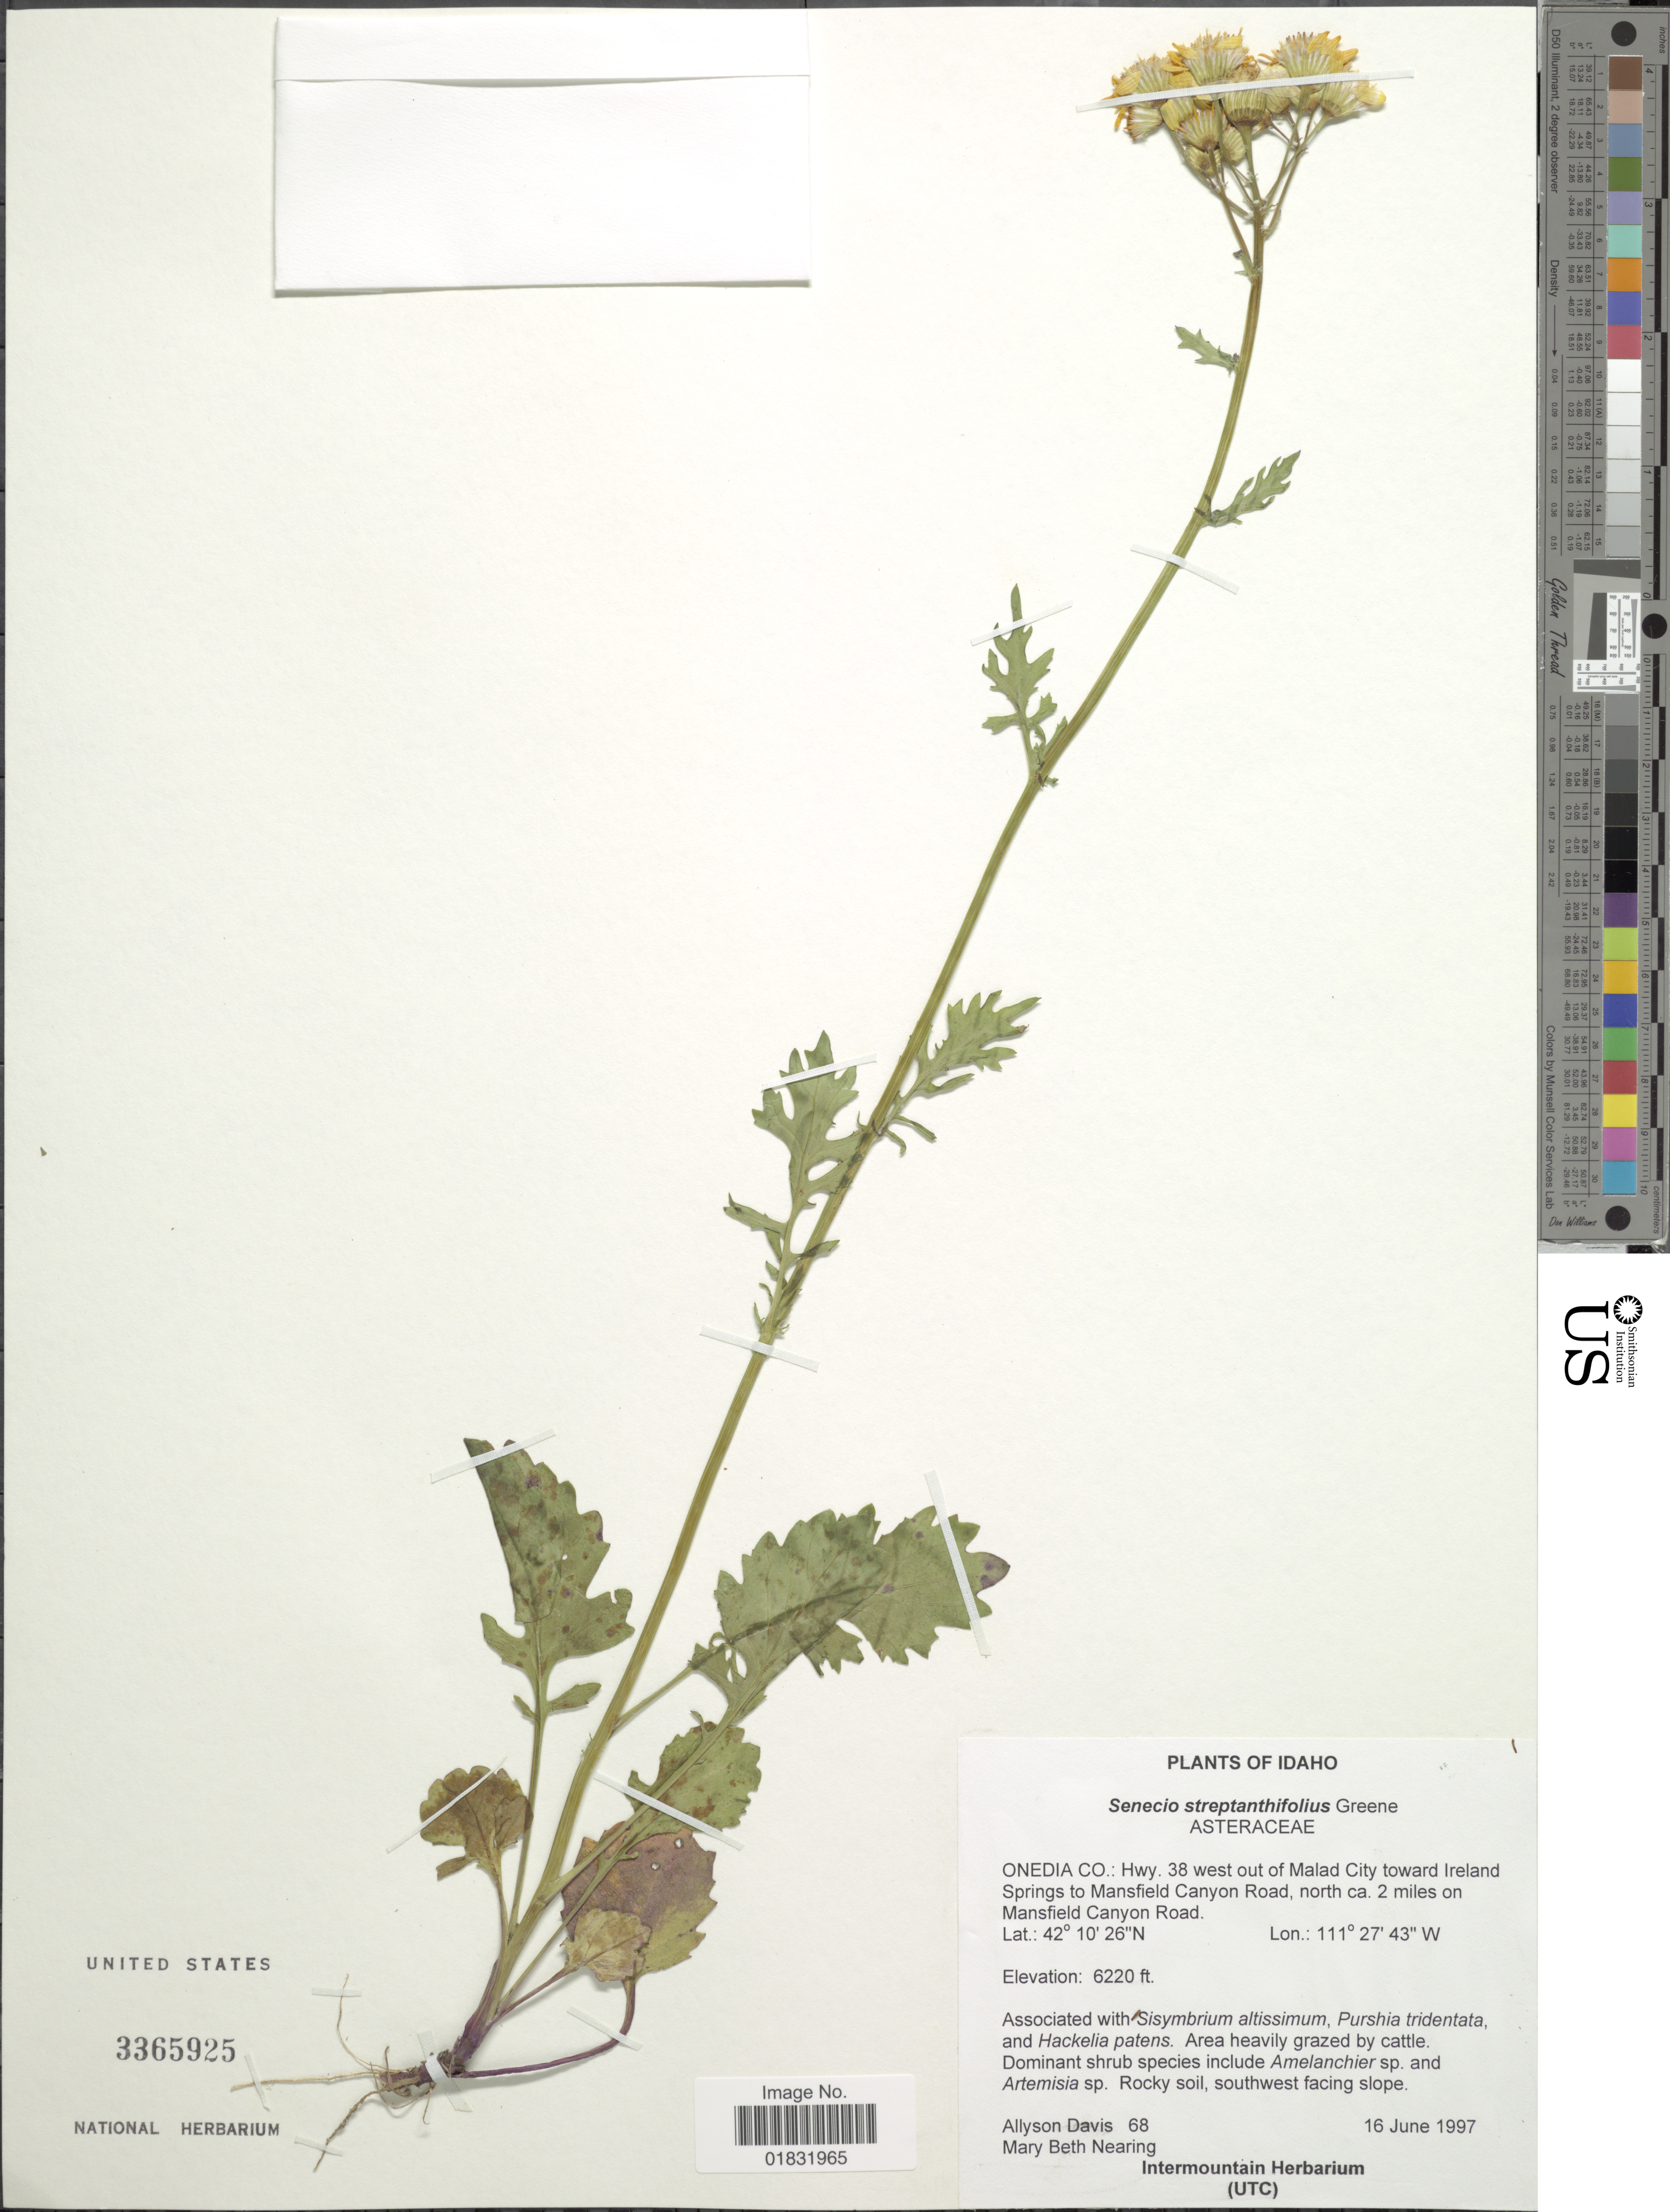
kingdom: Plantae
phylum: Tracheophyta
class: Magnoliopsida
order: Asterales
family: Asteraceae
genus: Packera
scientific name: Packera streptanthifolia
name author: (Greene) W.A. Weber & Á. Löve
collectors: A. Davis & M. Nearing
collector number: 68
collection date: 1997-06-16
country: United States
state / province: Idaho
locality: Onedia Co: Hwy 38 west out Malad City toward Ireland Springs to Mansfield Canyon Road, north ca. 2 miles on Mansfield Canyon Road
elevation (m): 1896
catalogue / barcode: US 3365925